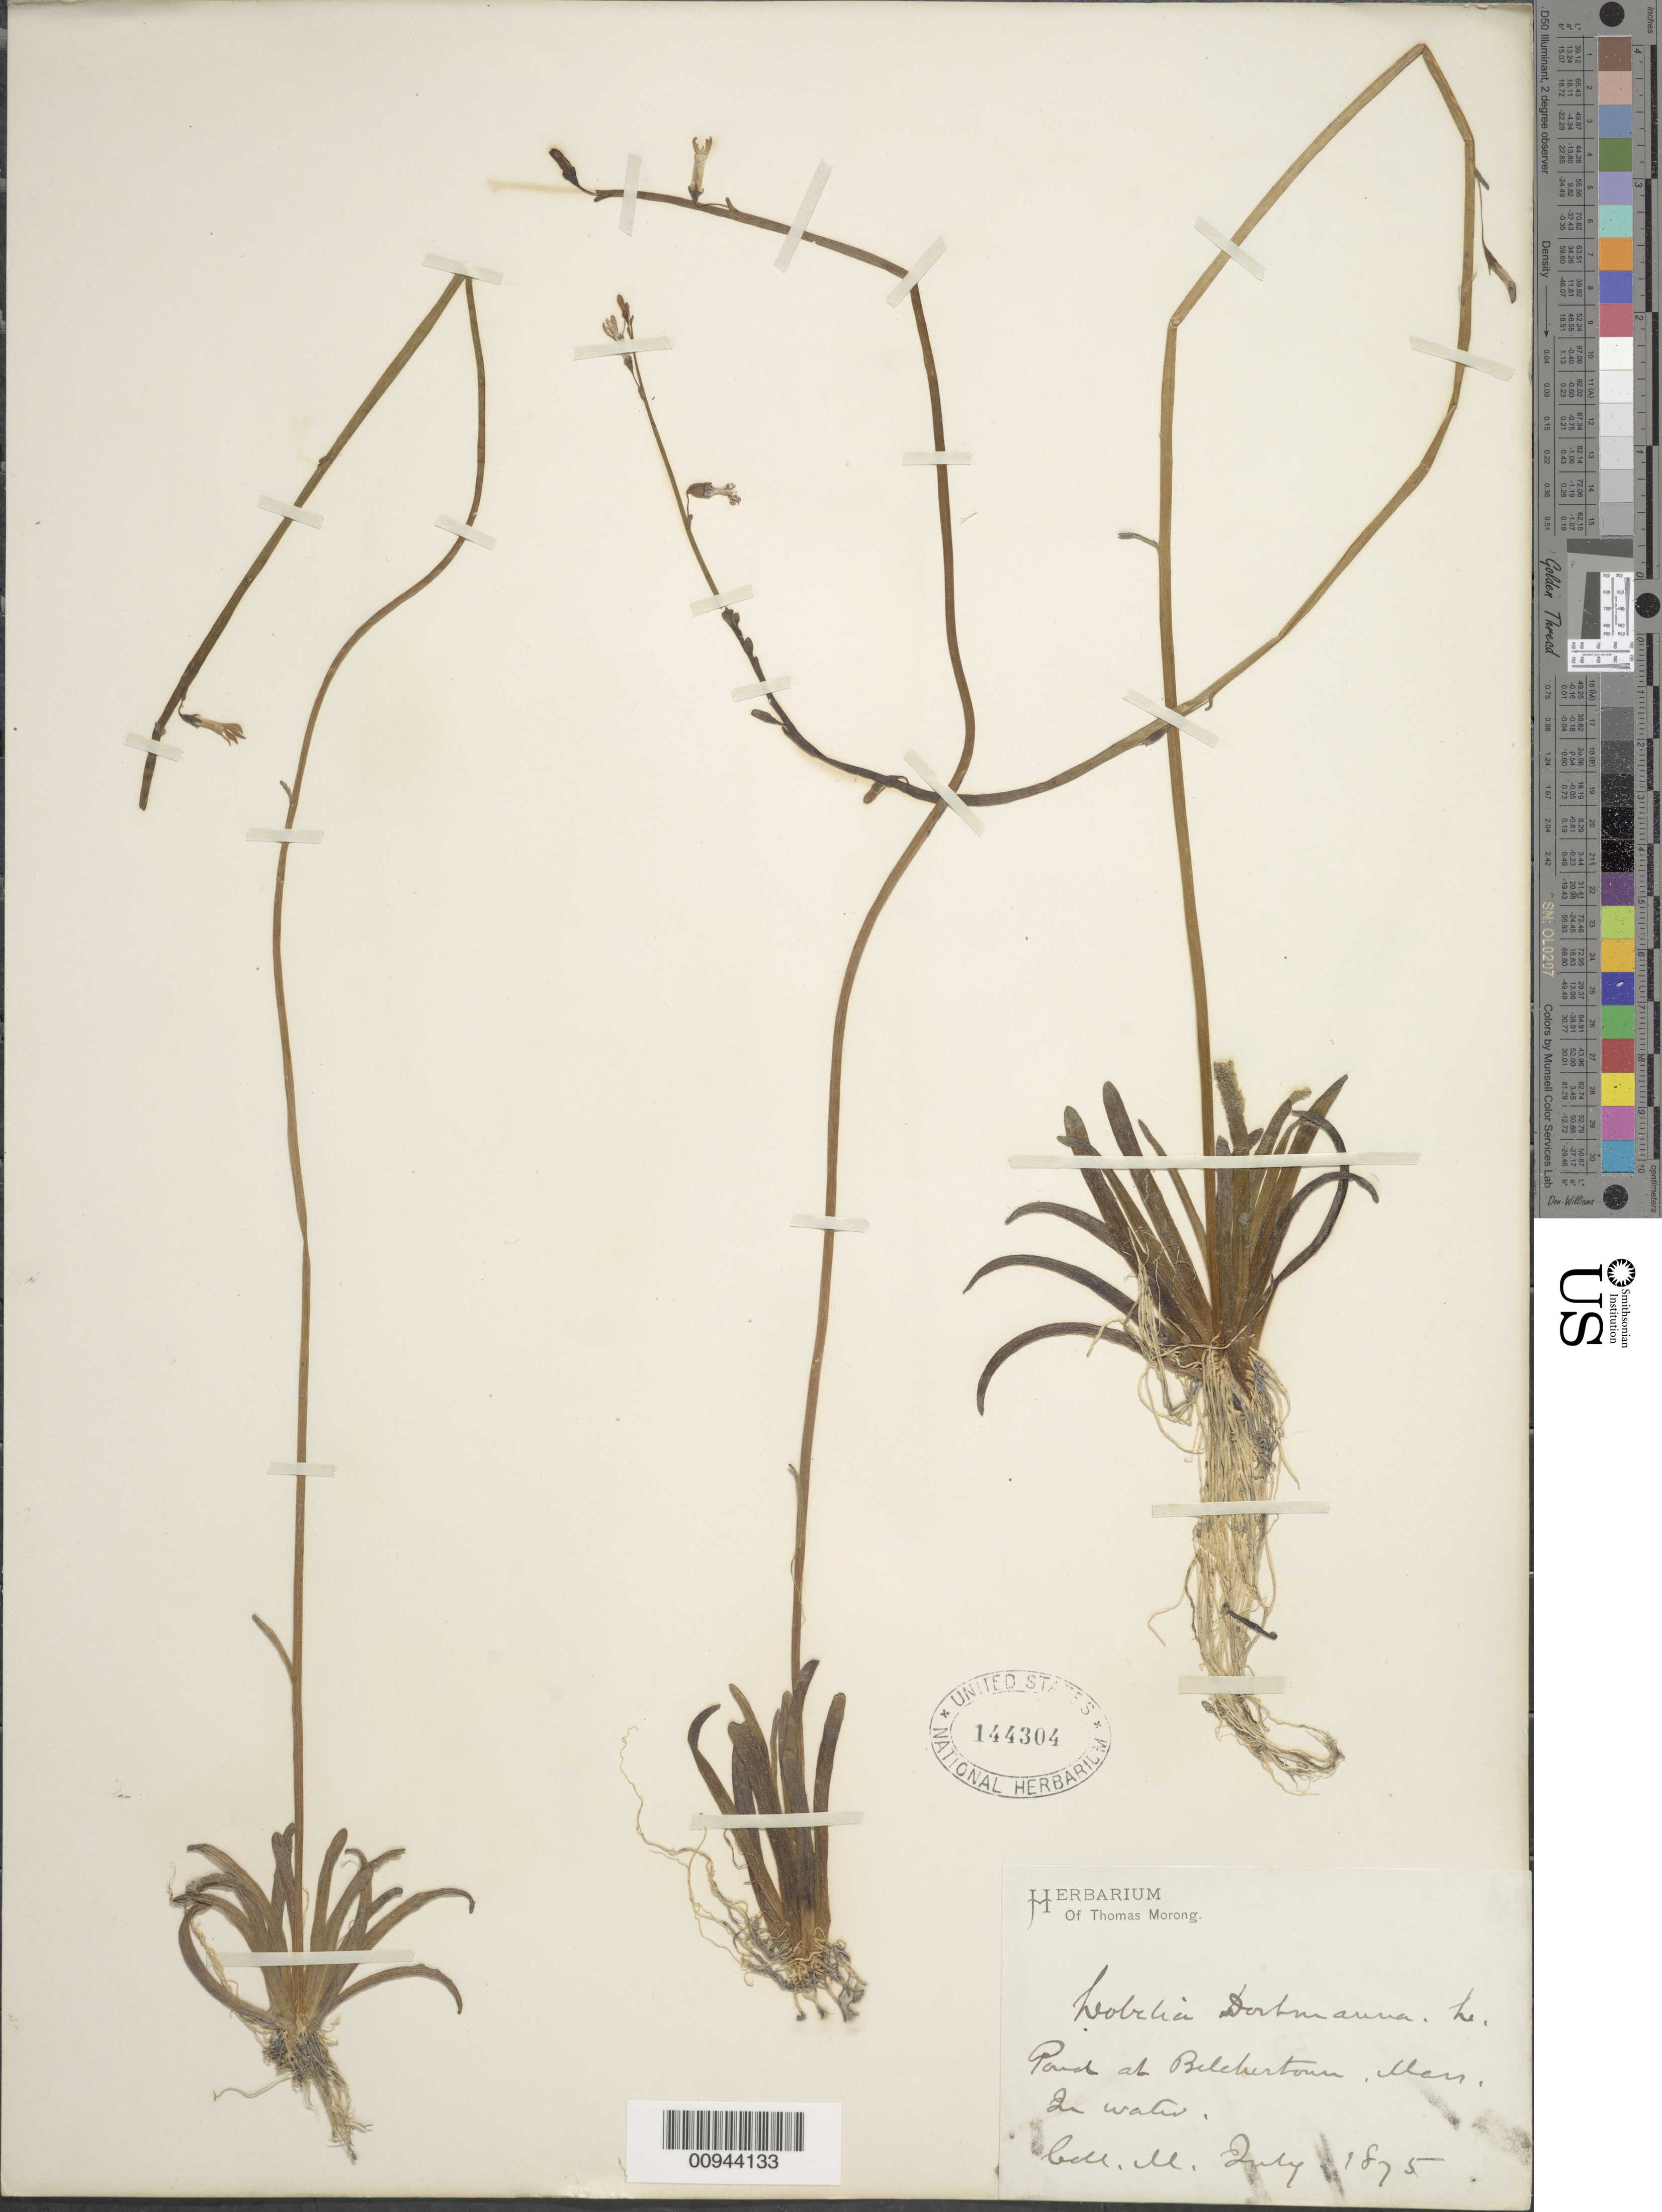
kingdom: Plantae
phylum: Tracheophyta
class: Magnoliopsida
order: Asterales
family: Campanulaceae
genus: Lobelia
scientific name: Lobelia georgiana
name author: McVaugh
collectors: ex herb. Biltmore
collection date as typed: Aug 31, 1899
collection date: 1899-08-31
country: United States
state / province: Florida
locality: Mariana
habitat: moist soil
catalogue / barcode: US 962133-2